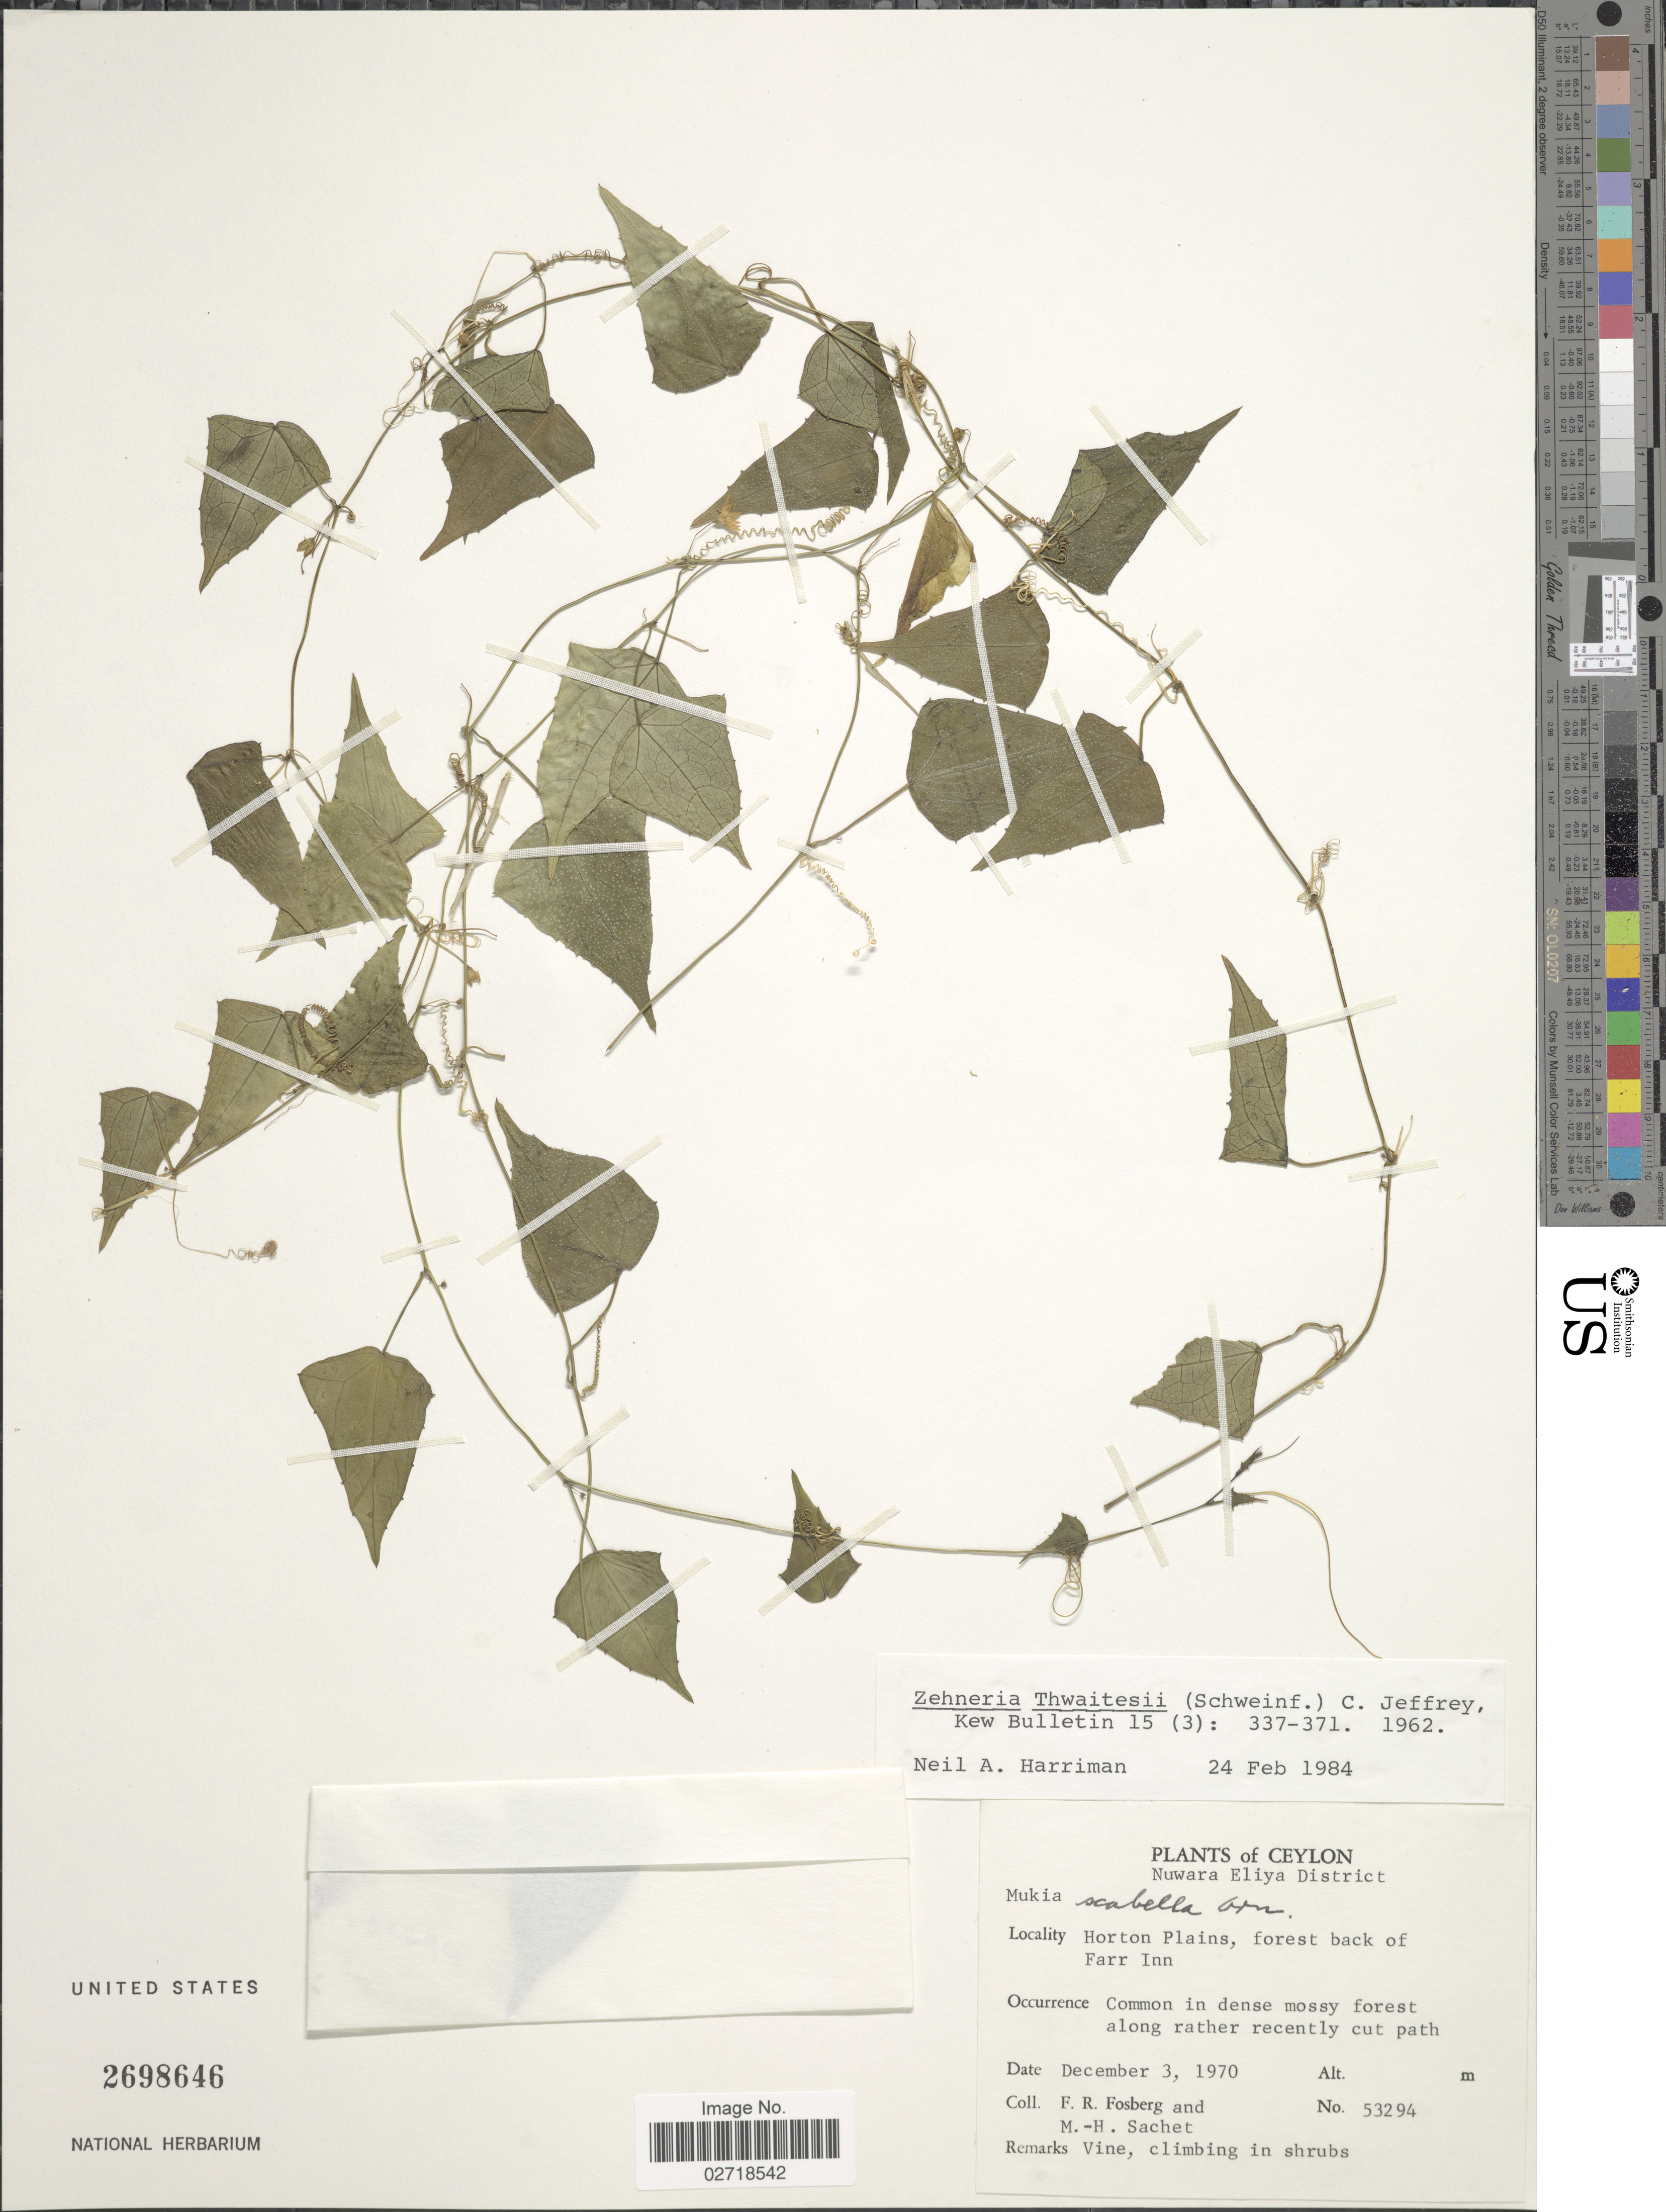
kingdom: Plantae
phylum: Tracheophyta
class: Magnoliopsida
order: Cucurbitales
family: Cucurbitaceae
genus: Zehneria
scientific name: Zehneria thwaitesii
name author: (Schweinf.) C. Jeffrey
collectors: F. R. Fosberg & M.-H. Sachet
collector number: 53294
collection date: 1970-12-03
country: Sri Lanka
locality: Ceylon, Nuwara Eliya District, Horton Plains, forest back of Farr Inn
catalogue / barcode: US 2698646